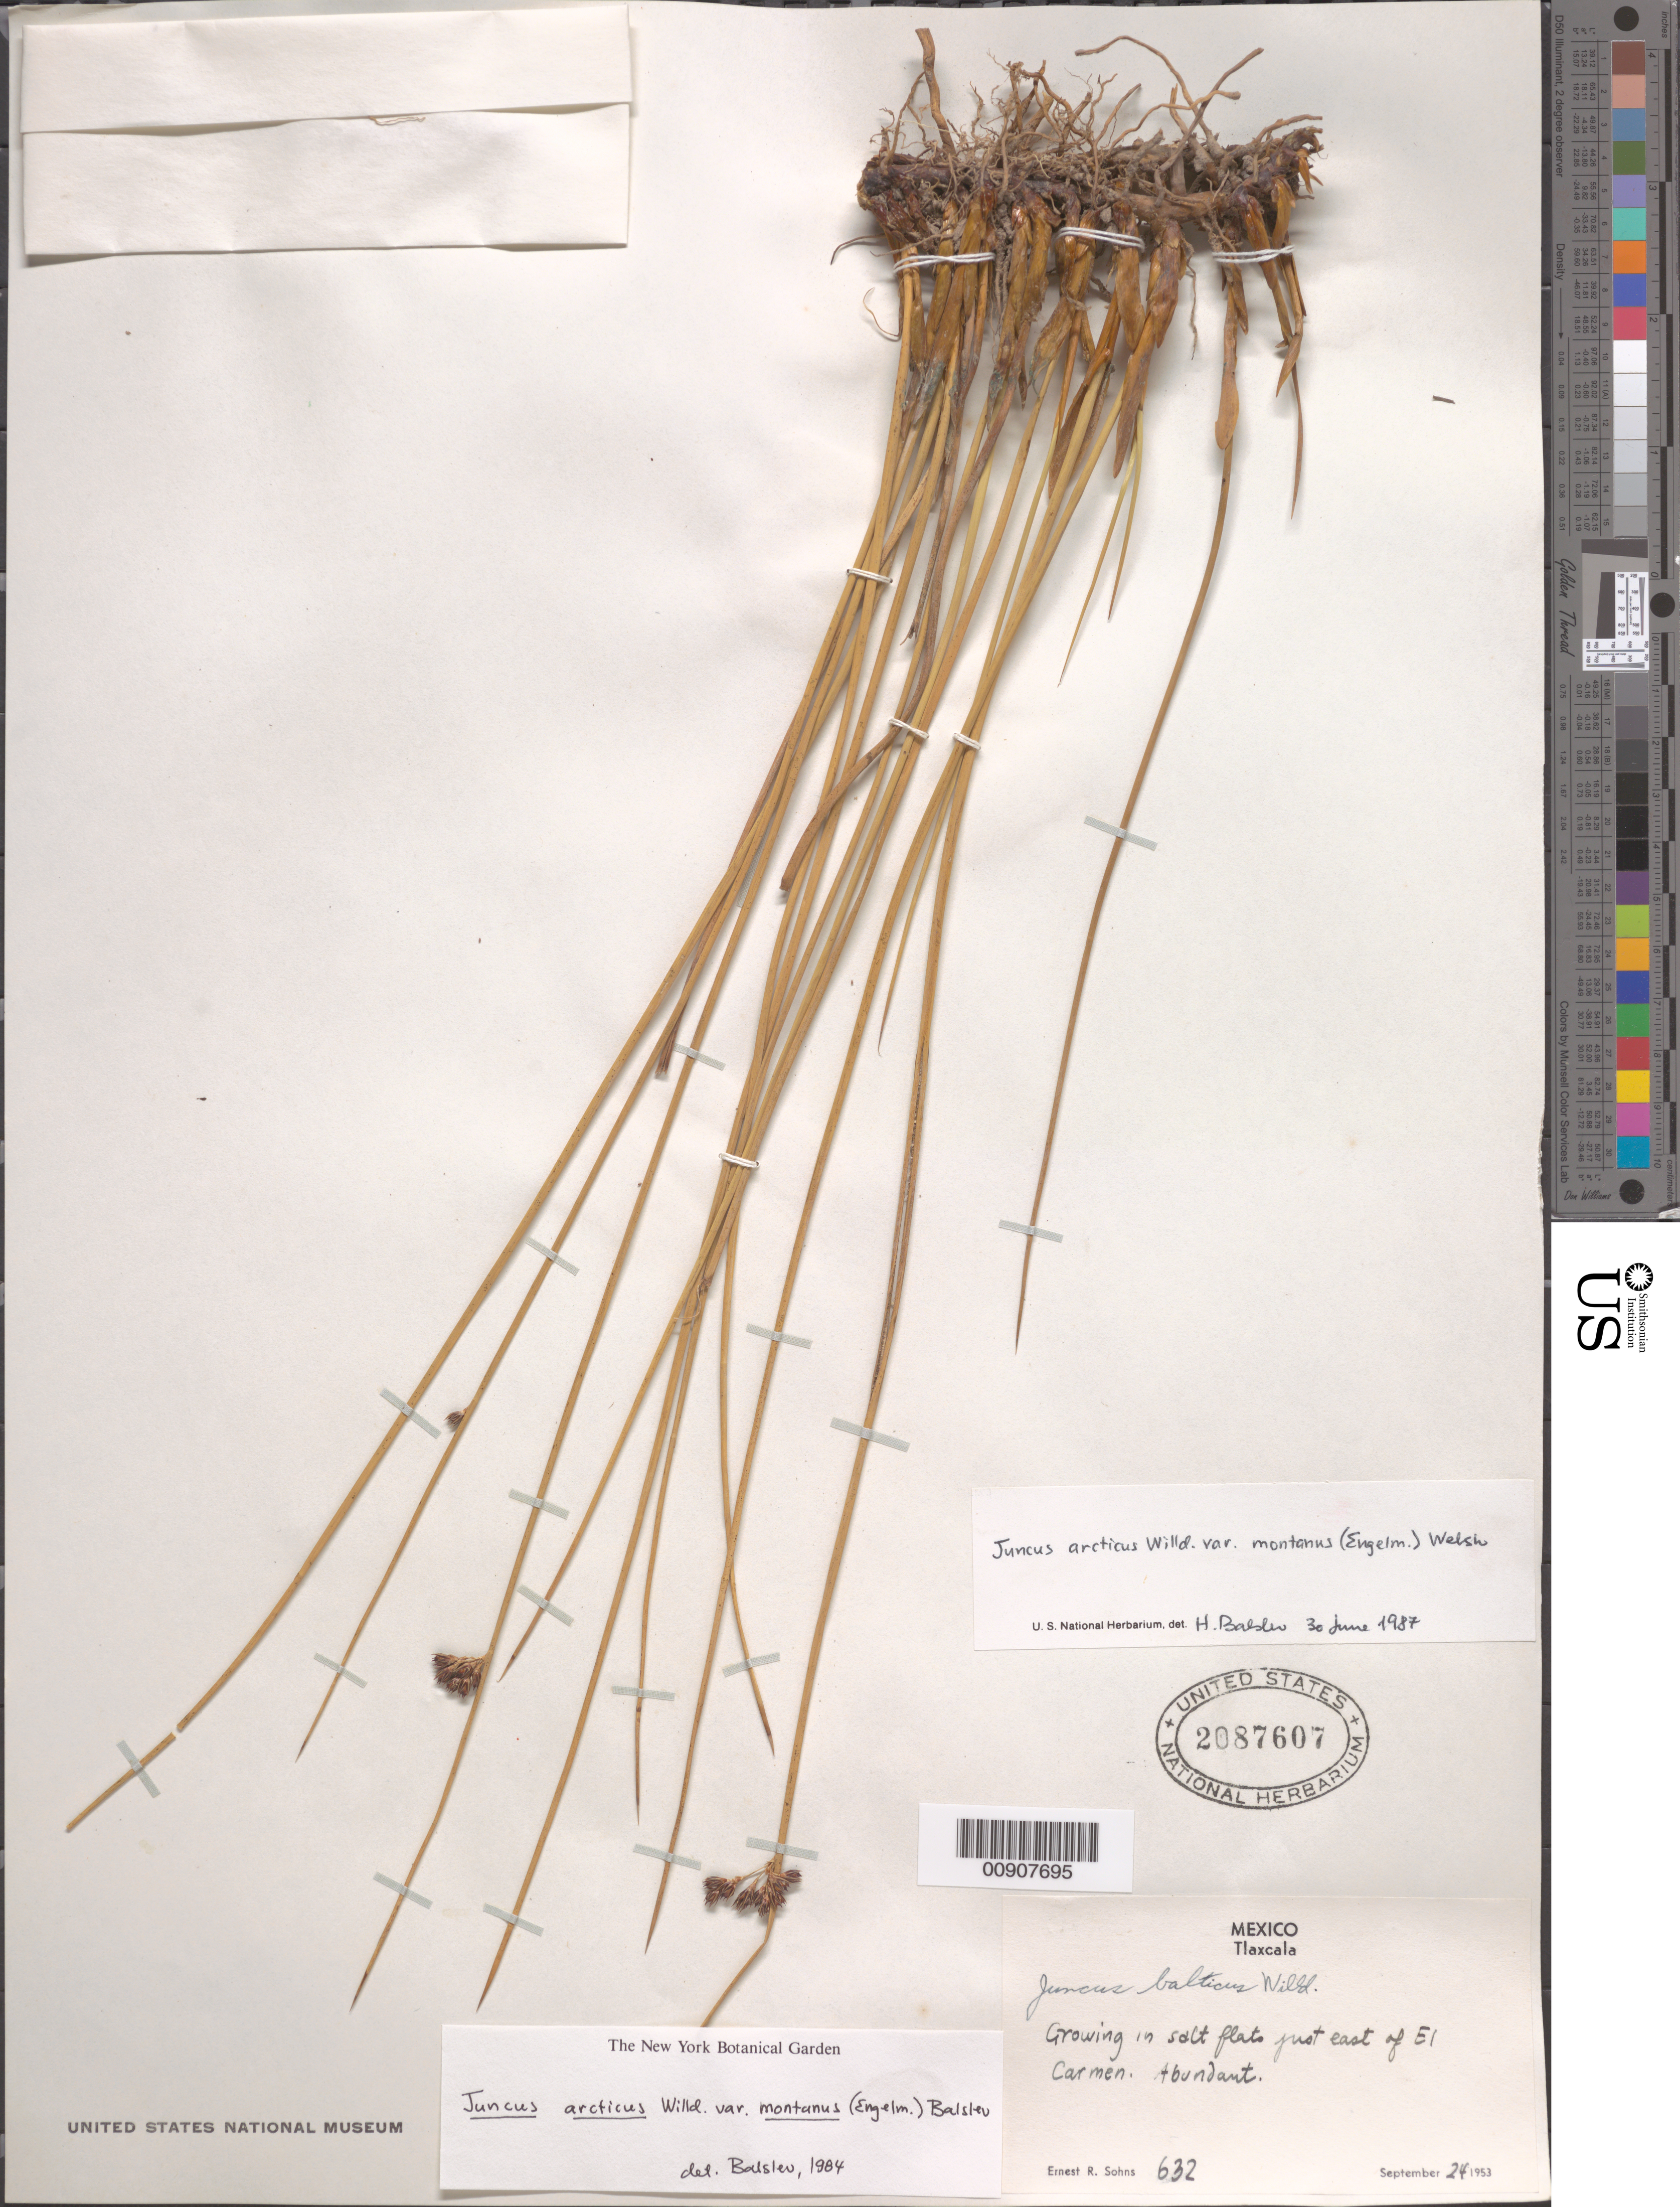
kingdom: Plantae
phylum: Tracheophyta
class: Liliopsida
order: Poales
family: Juncaceae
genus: Juncus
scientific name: Juncus arcticus var. montanus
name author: (Engelm.) S.L. Welsh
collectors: E. R. Sohns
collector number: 632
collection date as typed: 24 Sep 1953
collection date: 1953-09-24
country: Mexico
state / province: Tlaxcala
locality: Tlaxcala: Just east of El Carmen.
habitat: Growing in salt flats.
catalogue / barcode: US 2087607